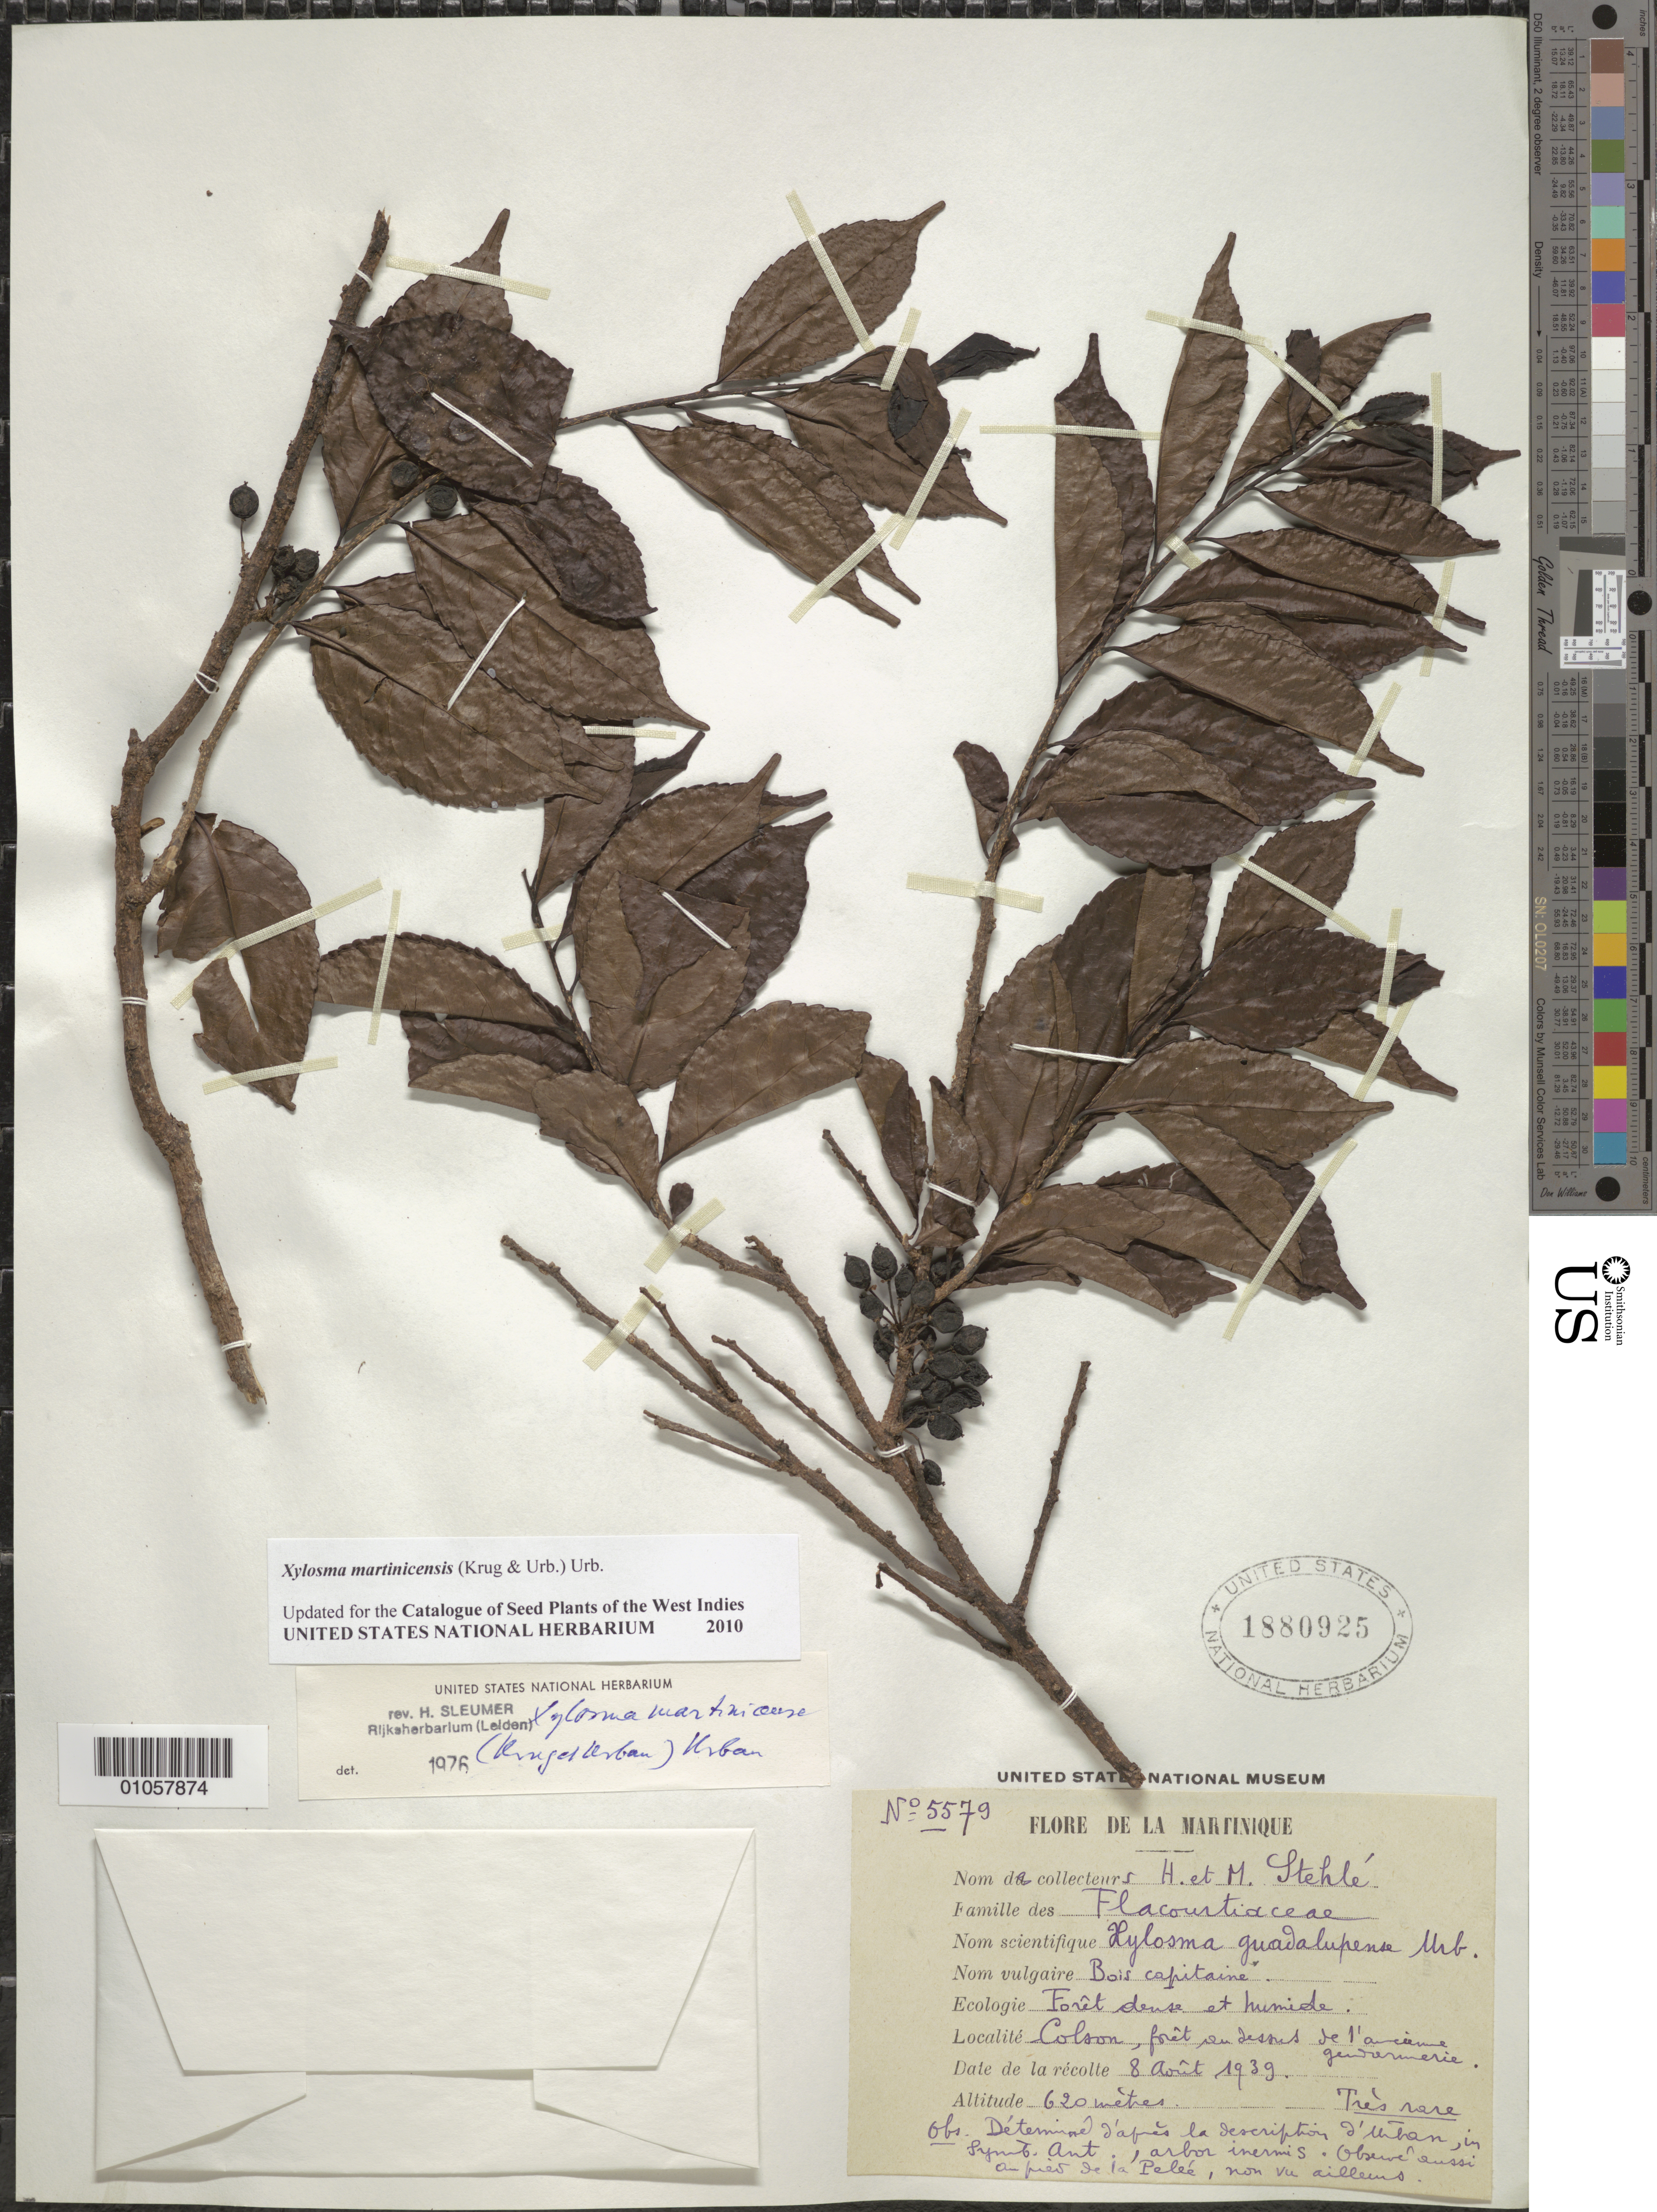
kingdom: Plantae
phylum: Tracheophyta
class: Magnoliopsida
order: Malpighiales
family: Salicaceae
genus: Xylosma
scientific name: Xylosma martinicense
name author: (Krug & Urb.) Urb.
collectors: H. Stehlé & M. Stehlé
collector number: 5579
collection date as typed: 08 Aug 1939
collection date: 1939-08-08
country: Martinique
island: Martinique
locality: Colson, dessus de l'ancien gunderierie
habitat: Forêt dense et humide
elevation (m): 620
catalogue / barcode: US 1880925